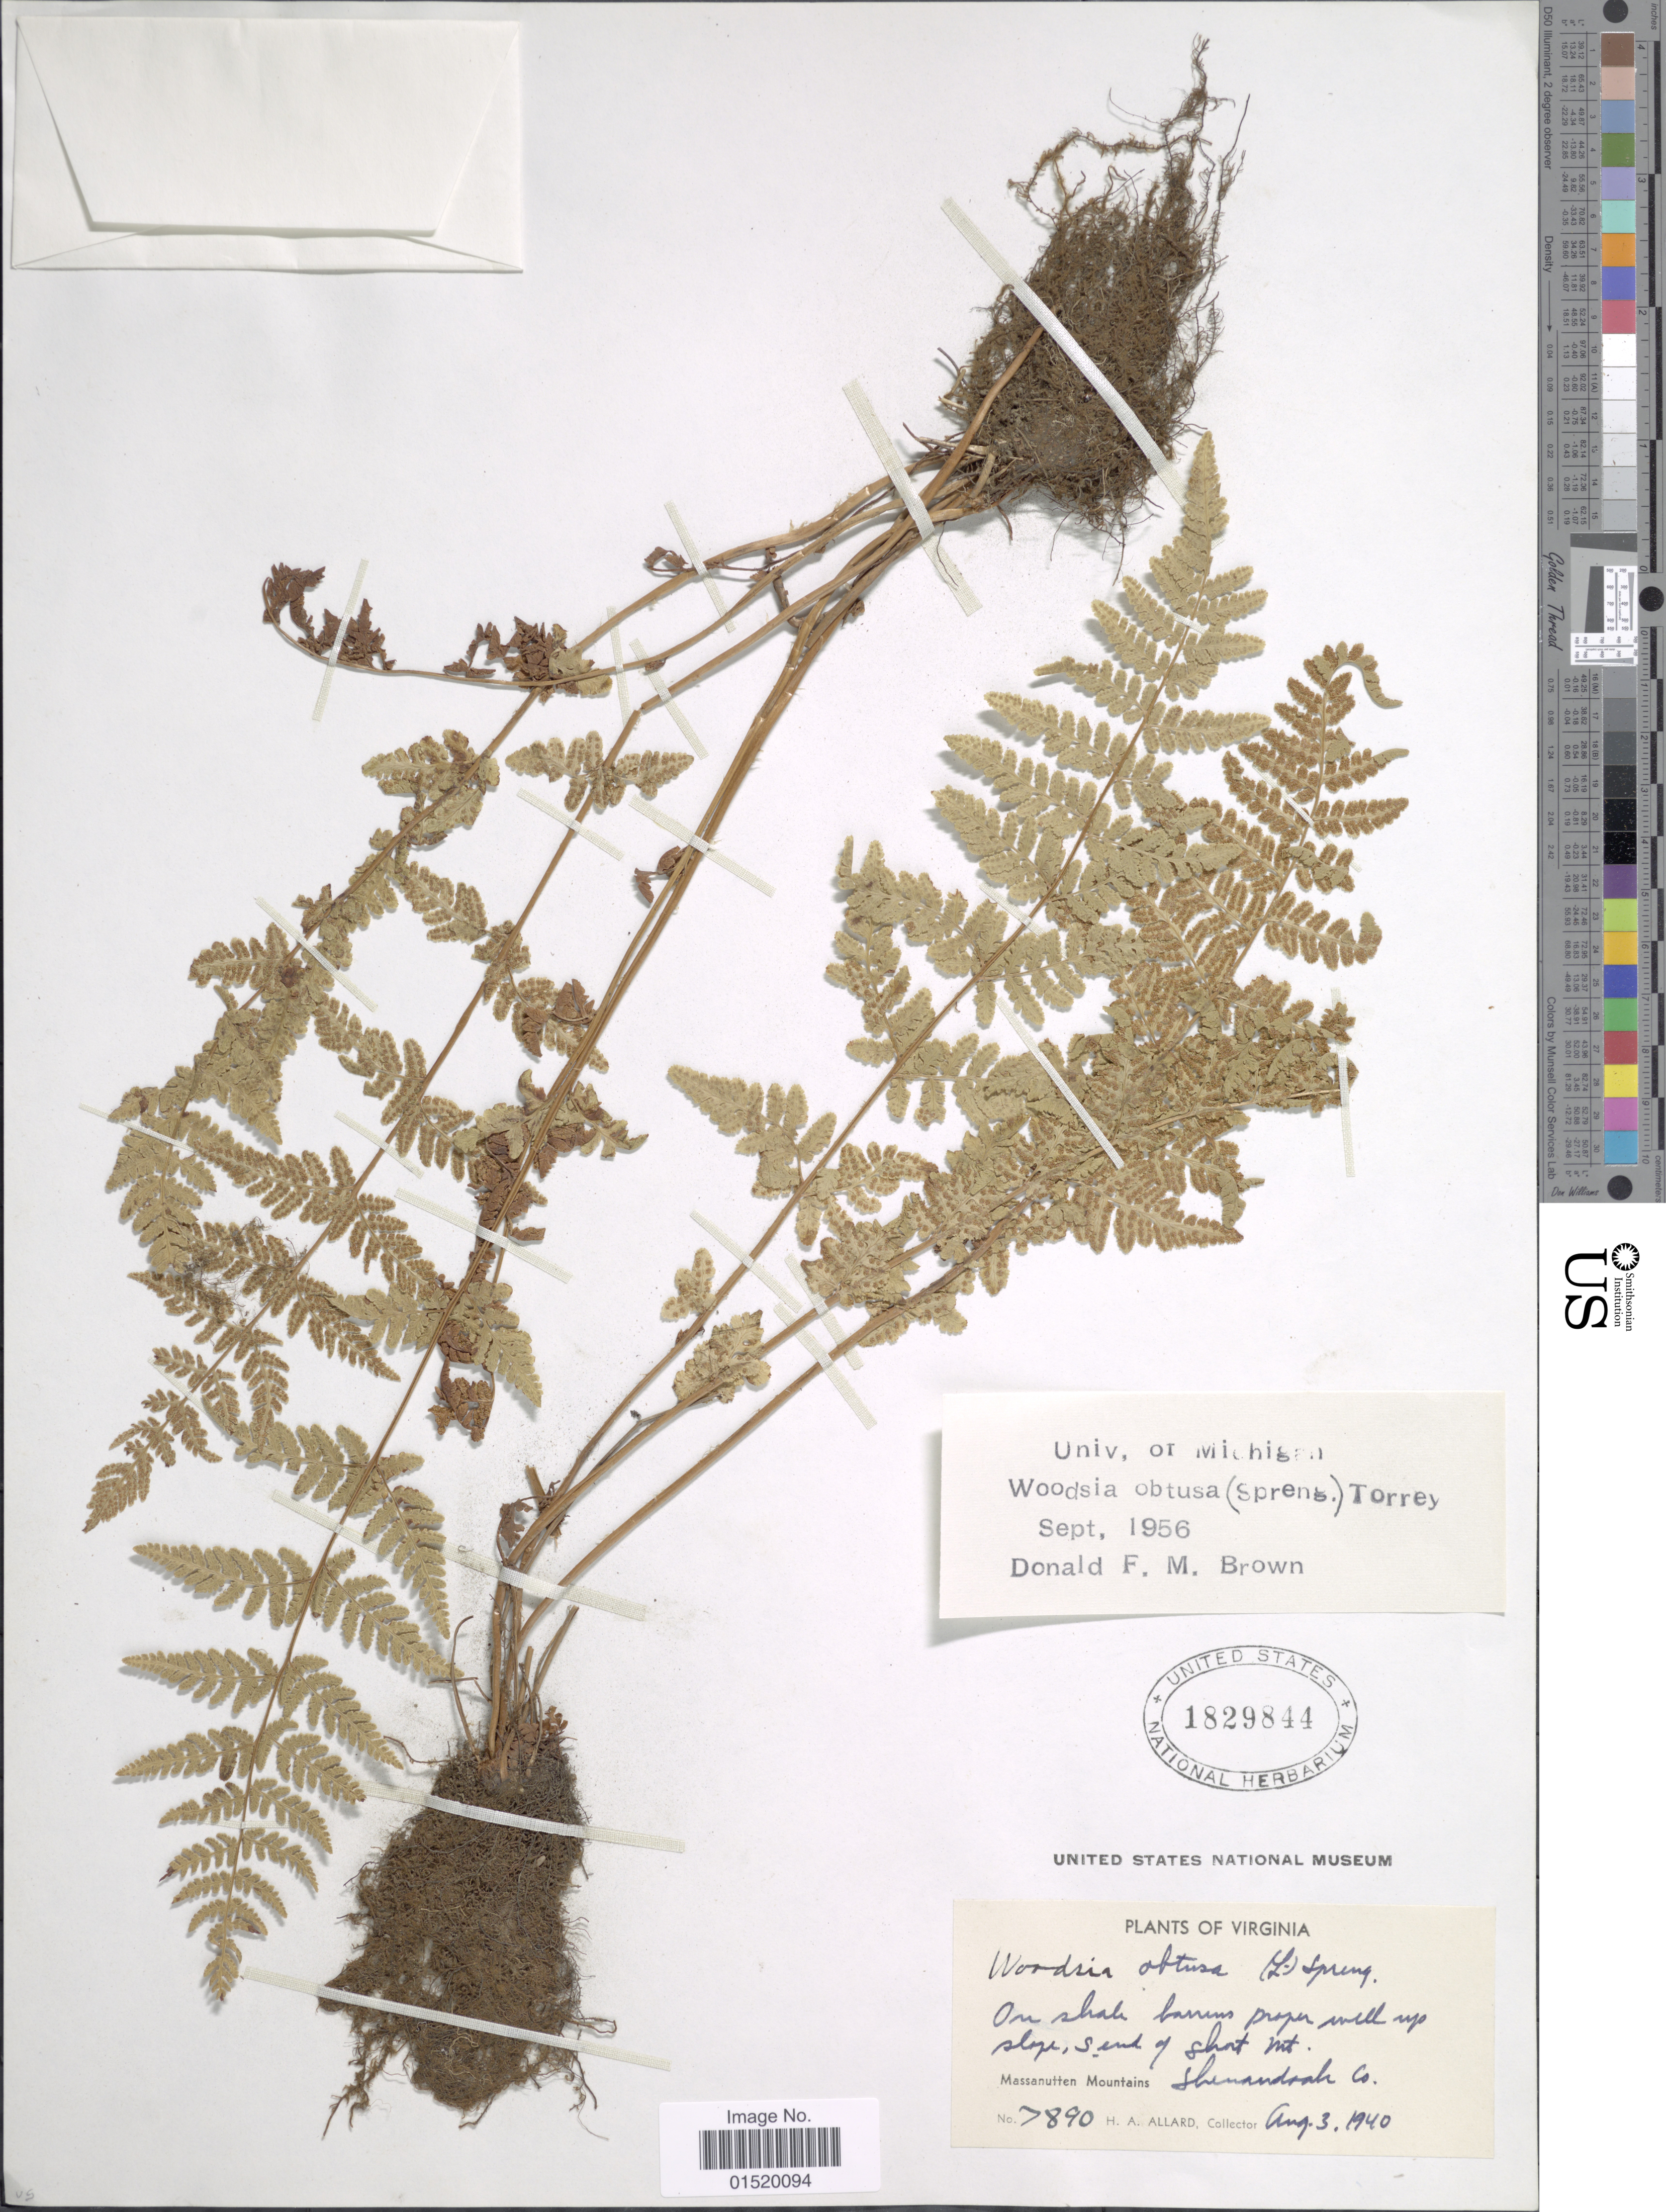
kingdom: Plantae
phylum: Tracheophyta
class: Polypodiopsida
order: Polypodiales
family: Woodsiaceae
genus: Woodsia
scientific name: Woodsia obtusa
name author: (Spreng.) Torr.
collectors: H. A. Allard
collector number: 7890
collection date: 1940-08-03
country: United States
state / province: Virginia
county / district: Shenandoah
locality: On shale barrens proper well up slope, S. end of Short Mt. Massanutten Mountains, Shenandoah Co.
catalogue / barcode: US 1829844